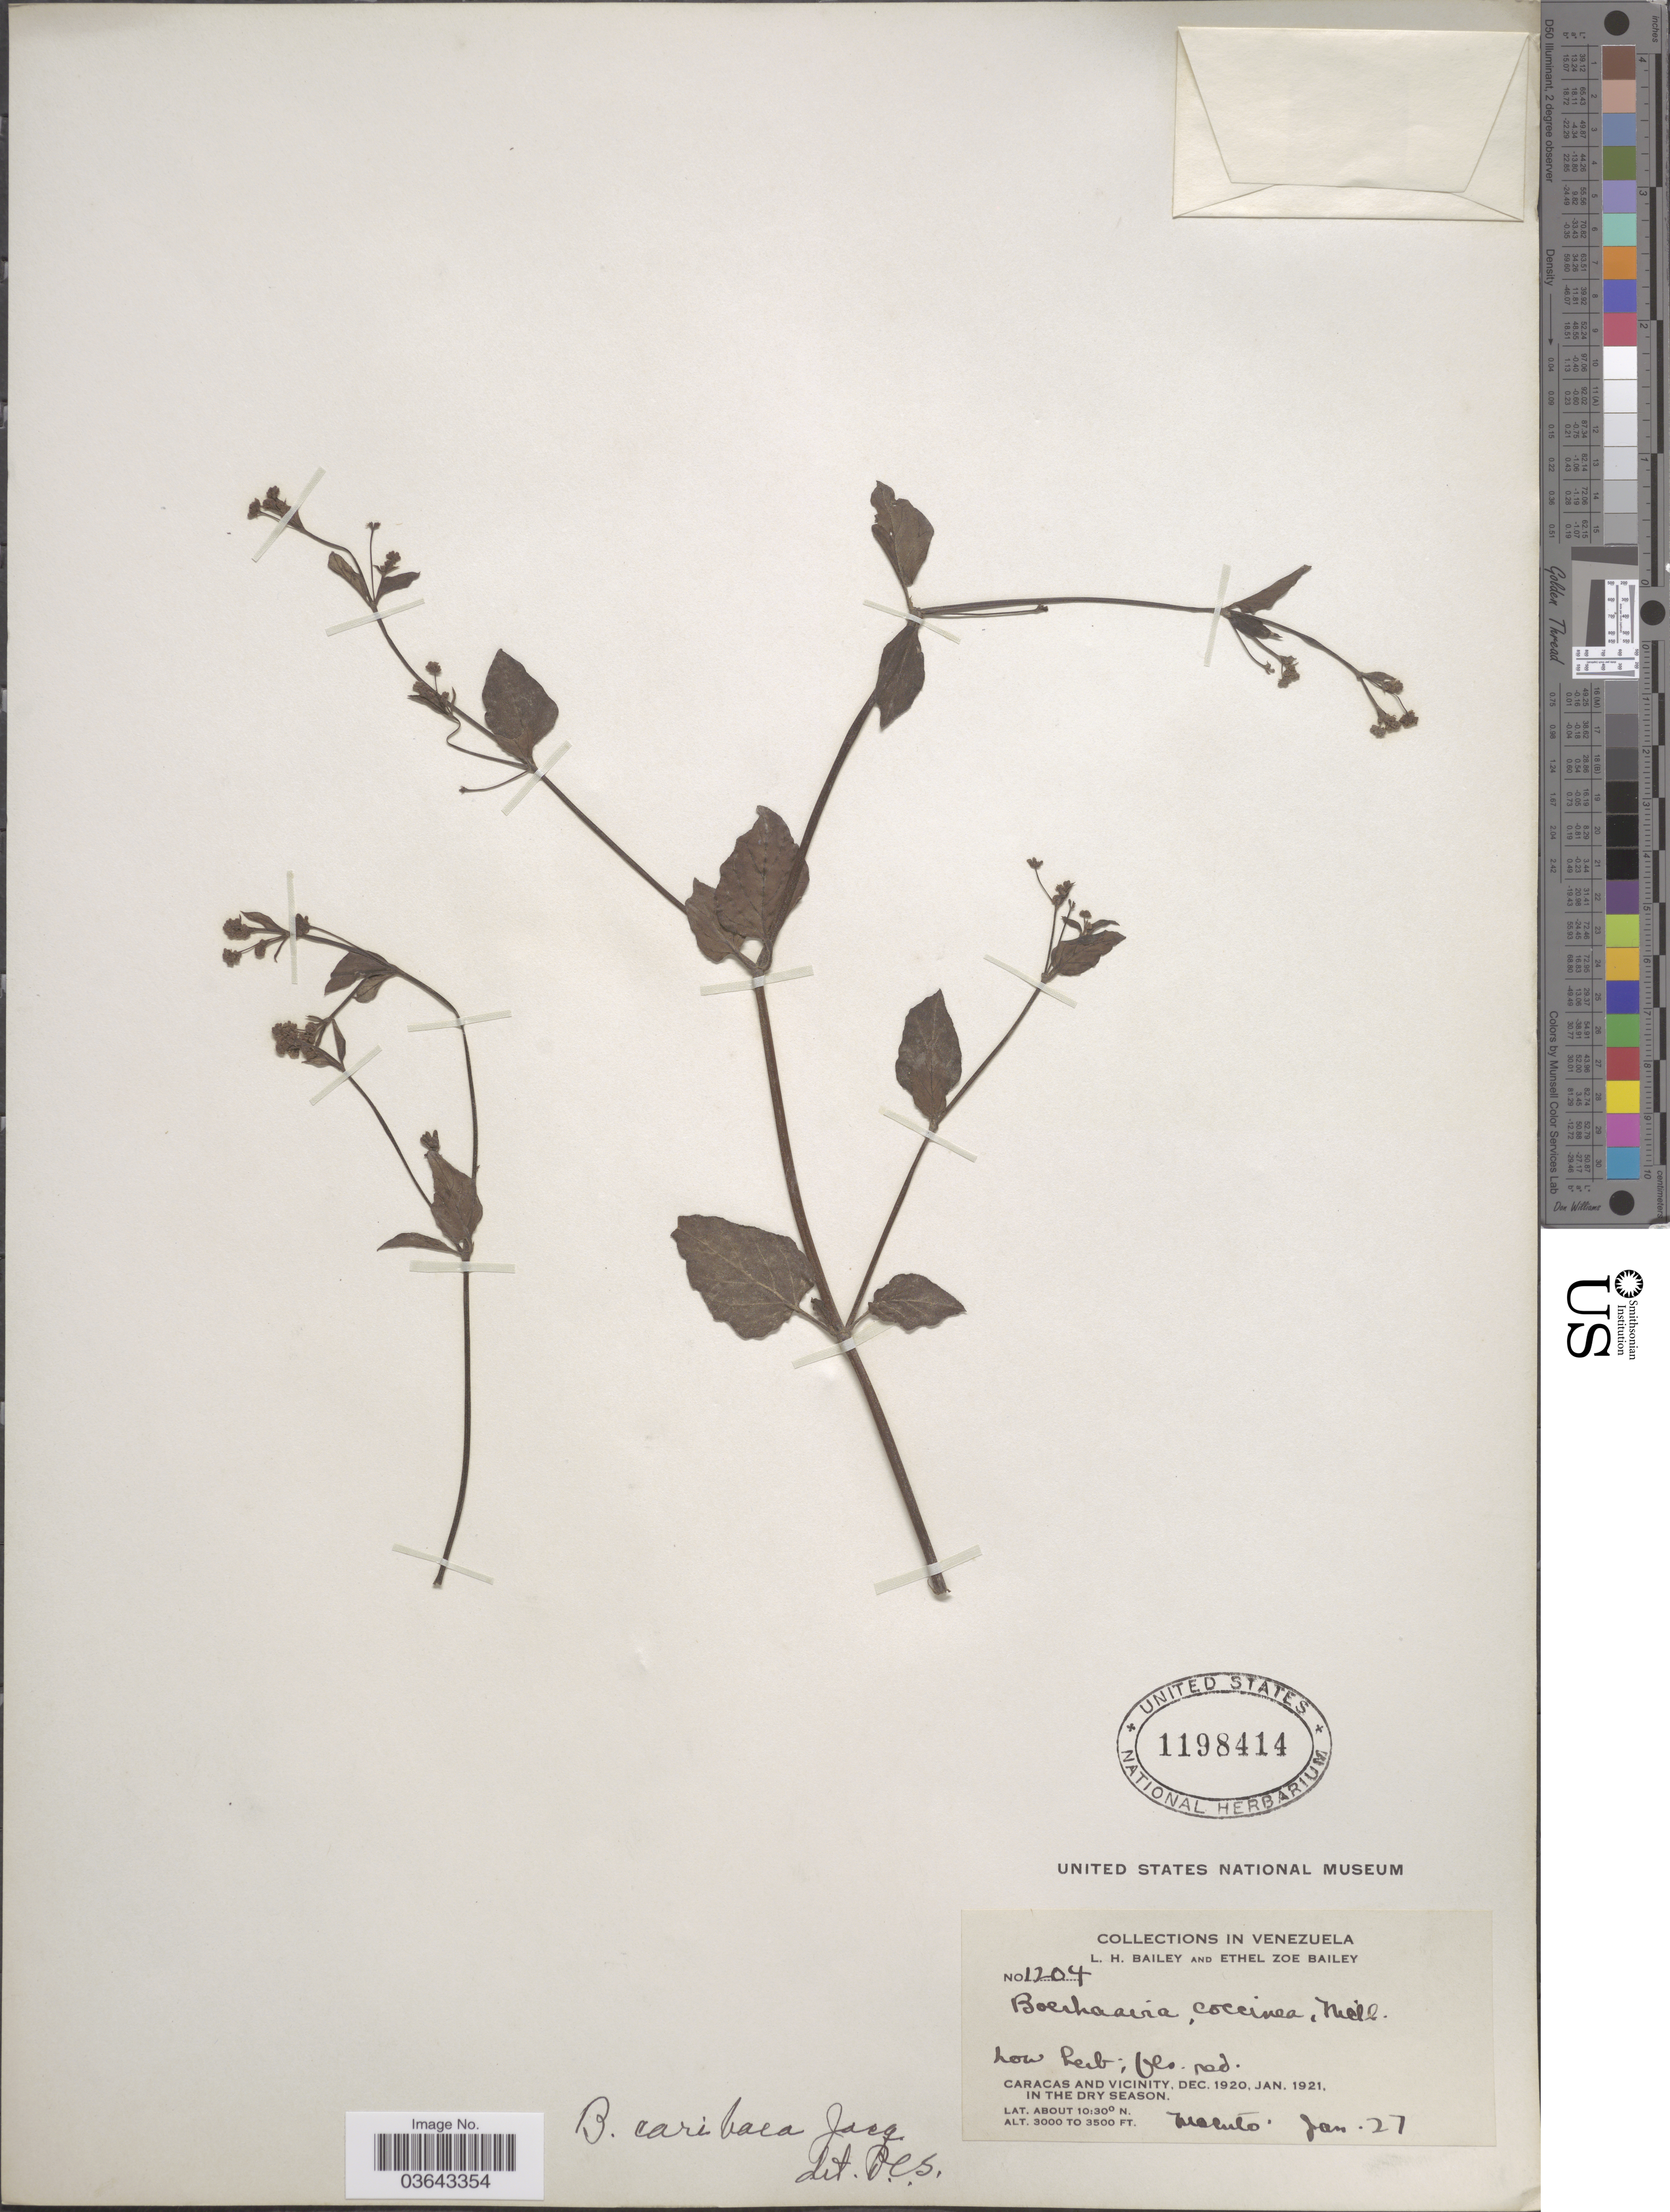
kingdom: Plantae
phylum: Tracheophyta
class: Magnoliopsida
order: Caryophyllales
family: Nyctaginaceae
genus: Boerhavia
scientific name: Boerhavia diffusa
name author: L.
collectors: L. H. Bailey & E. Z. Bailey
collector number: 1204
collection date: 1921-01-27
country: Venezuela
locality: Caracas and Vicinity.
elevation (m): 914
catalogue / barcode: US 1198414